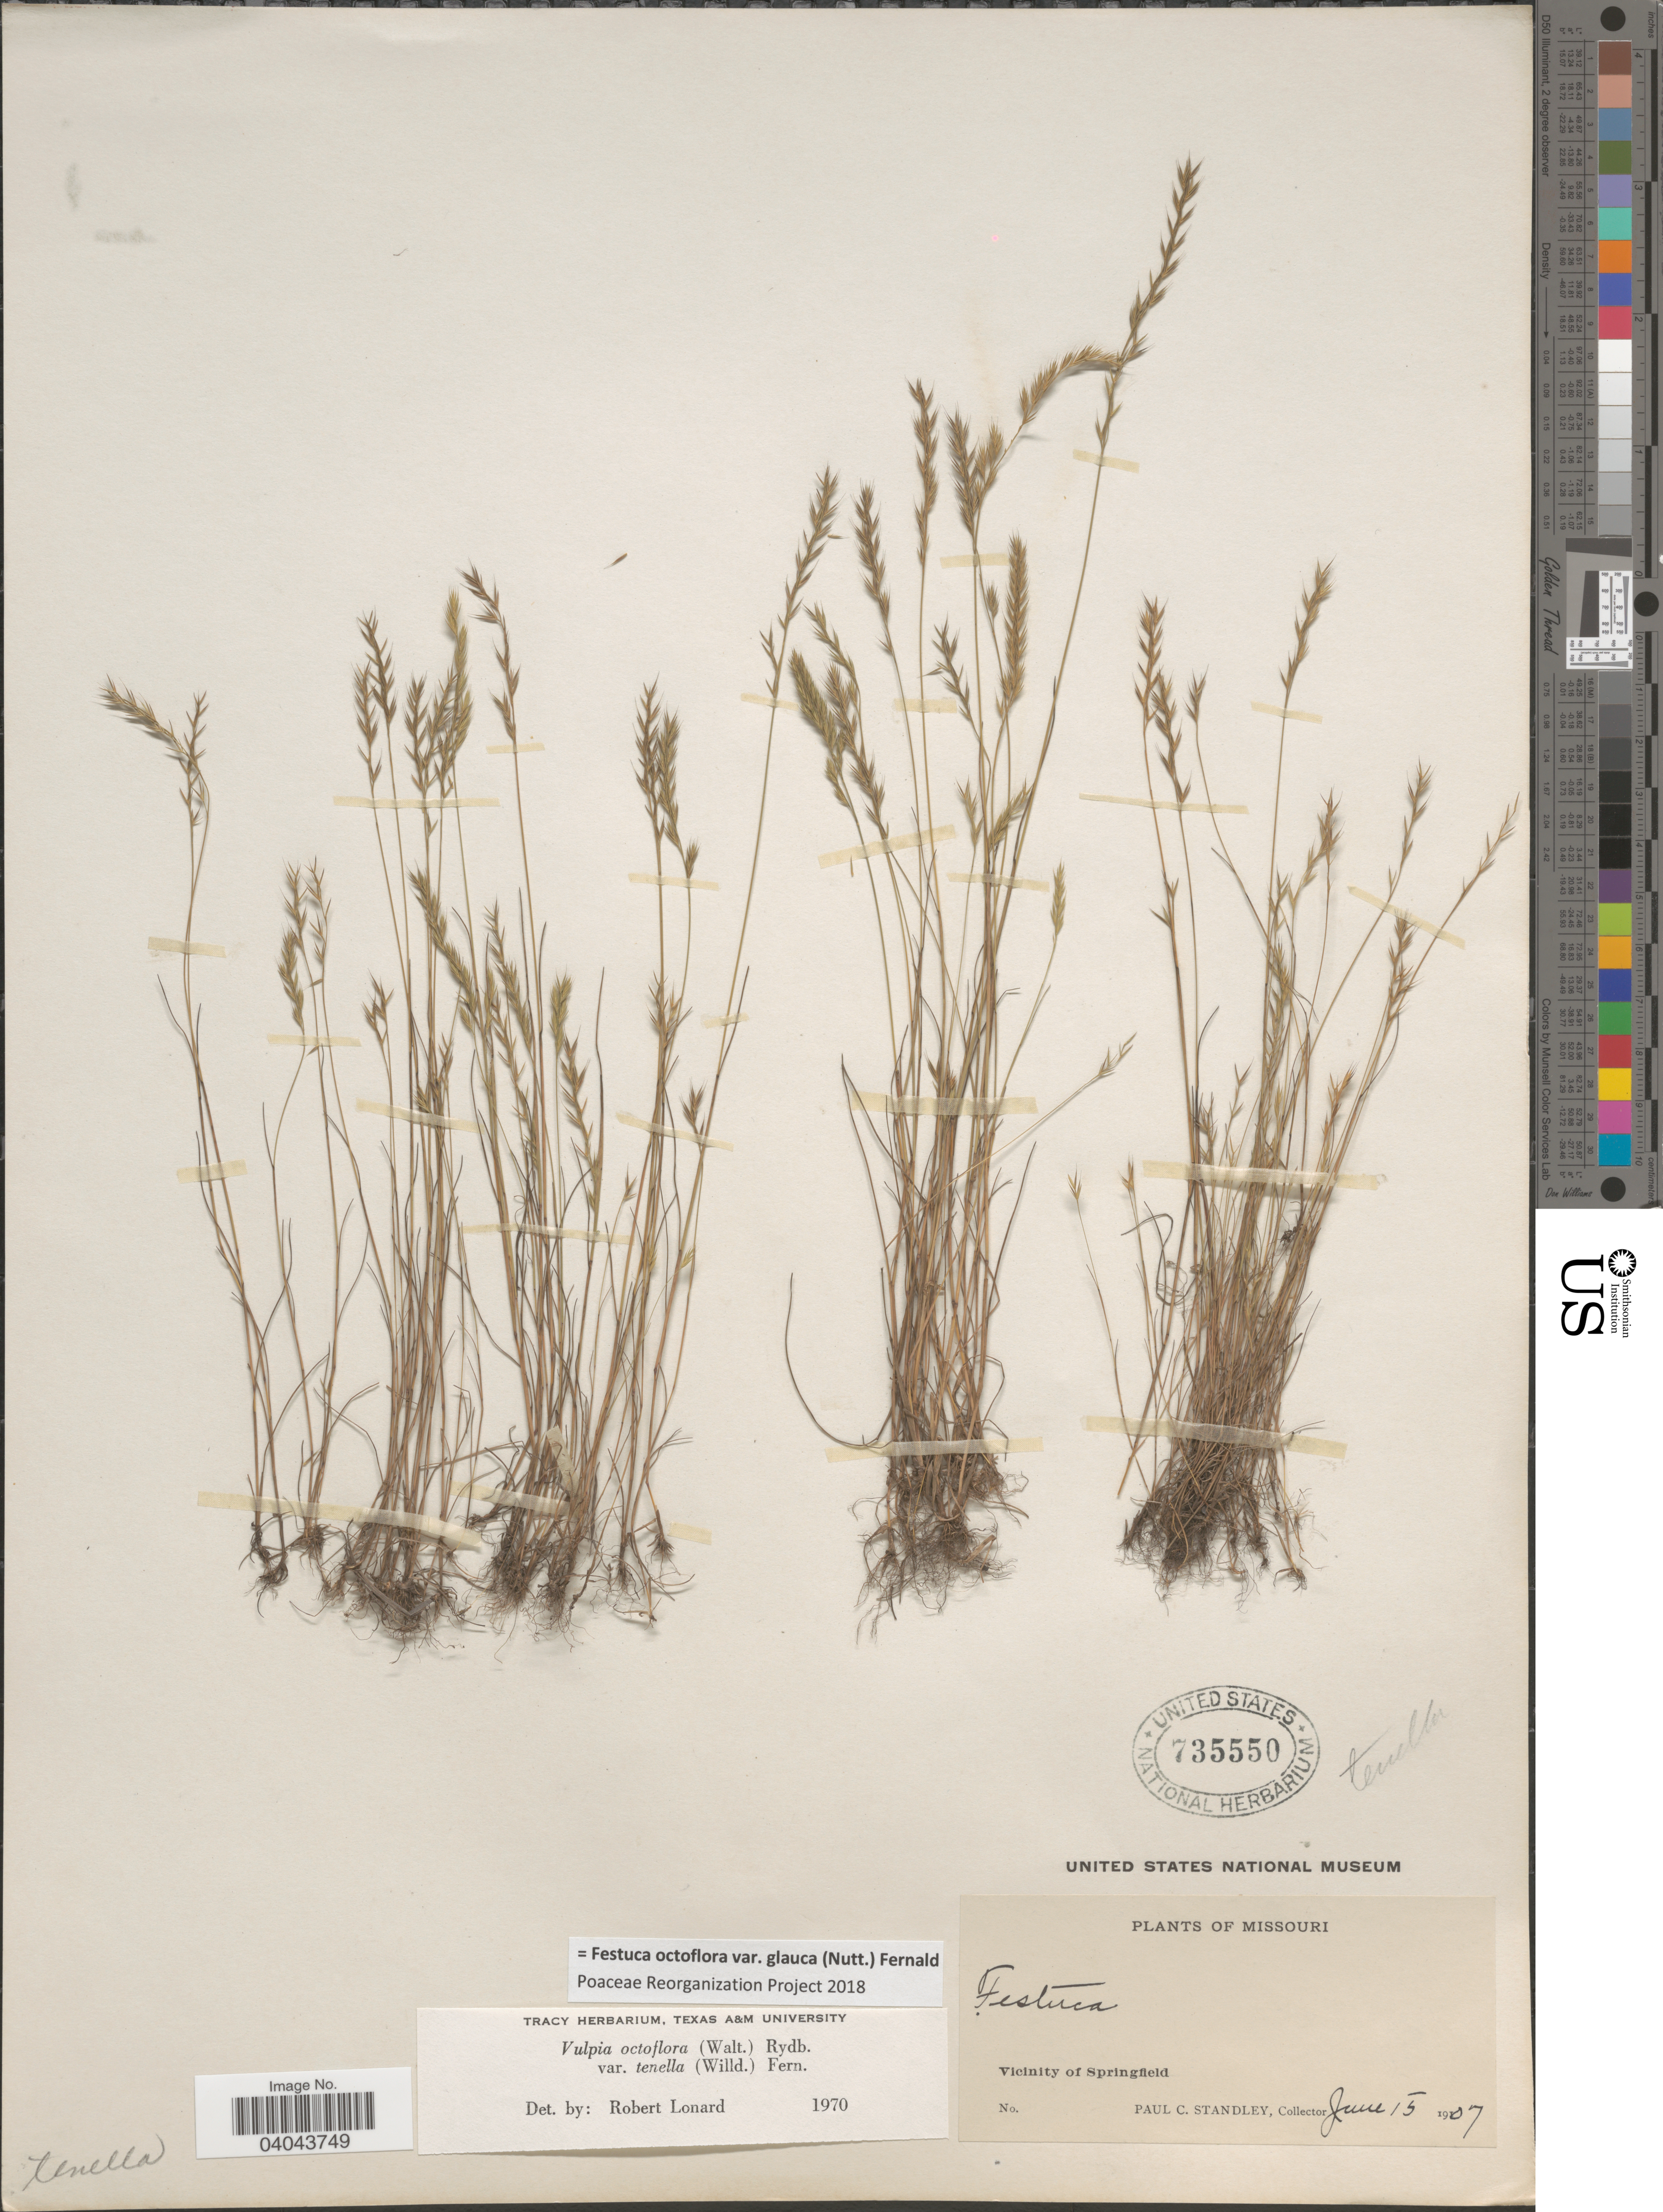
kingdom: Plantae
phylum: Tracheophyta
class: Liliopsida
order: Poales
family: Poaceae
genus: Festuca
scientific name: Festuca octoflora var. glauca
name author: (Nutt.) Fernald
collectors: P. C. Standley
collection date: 1907-06-15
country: United States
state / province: Missouri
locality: Vicinity of Springfield.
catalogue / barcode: US 735550